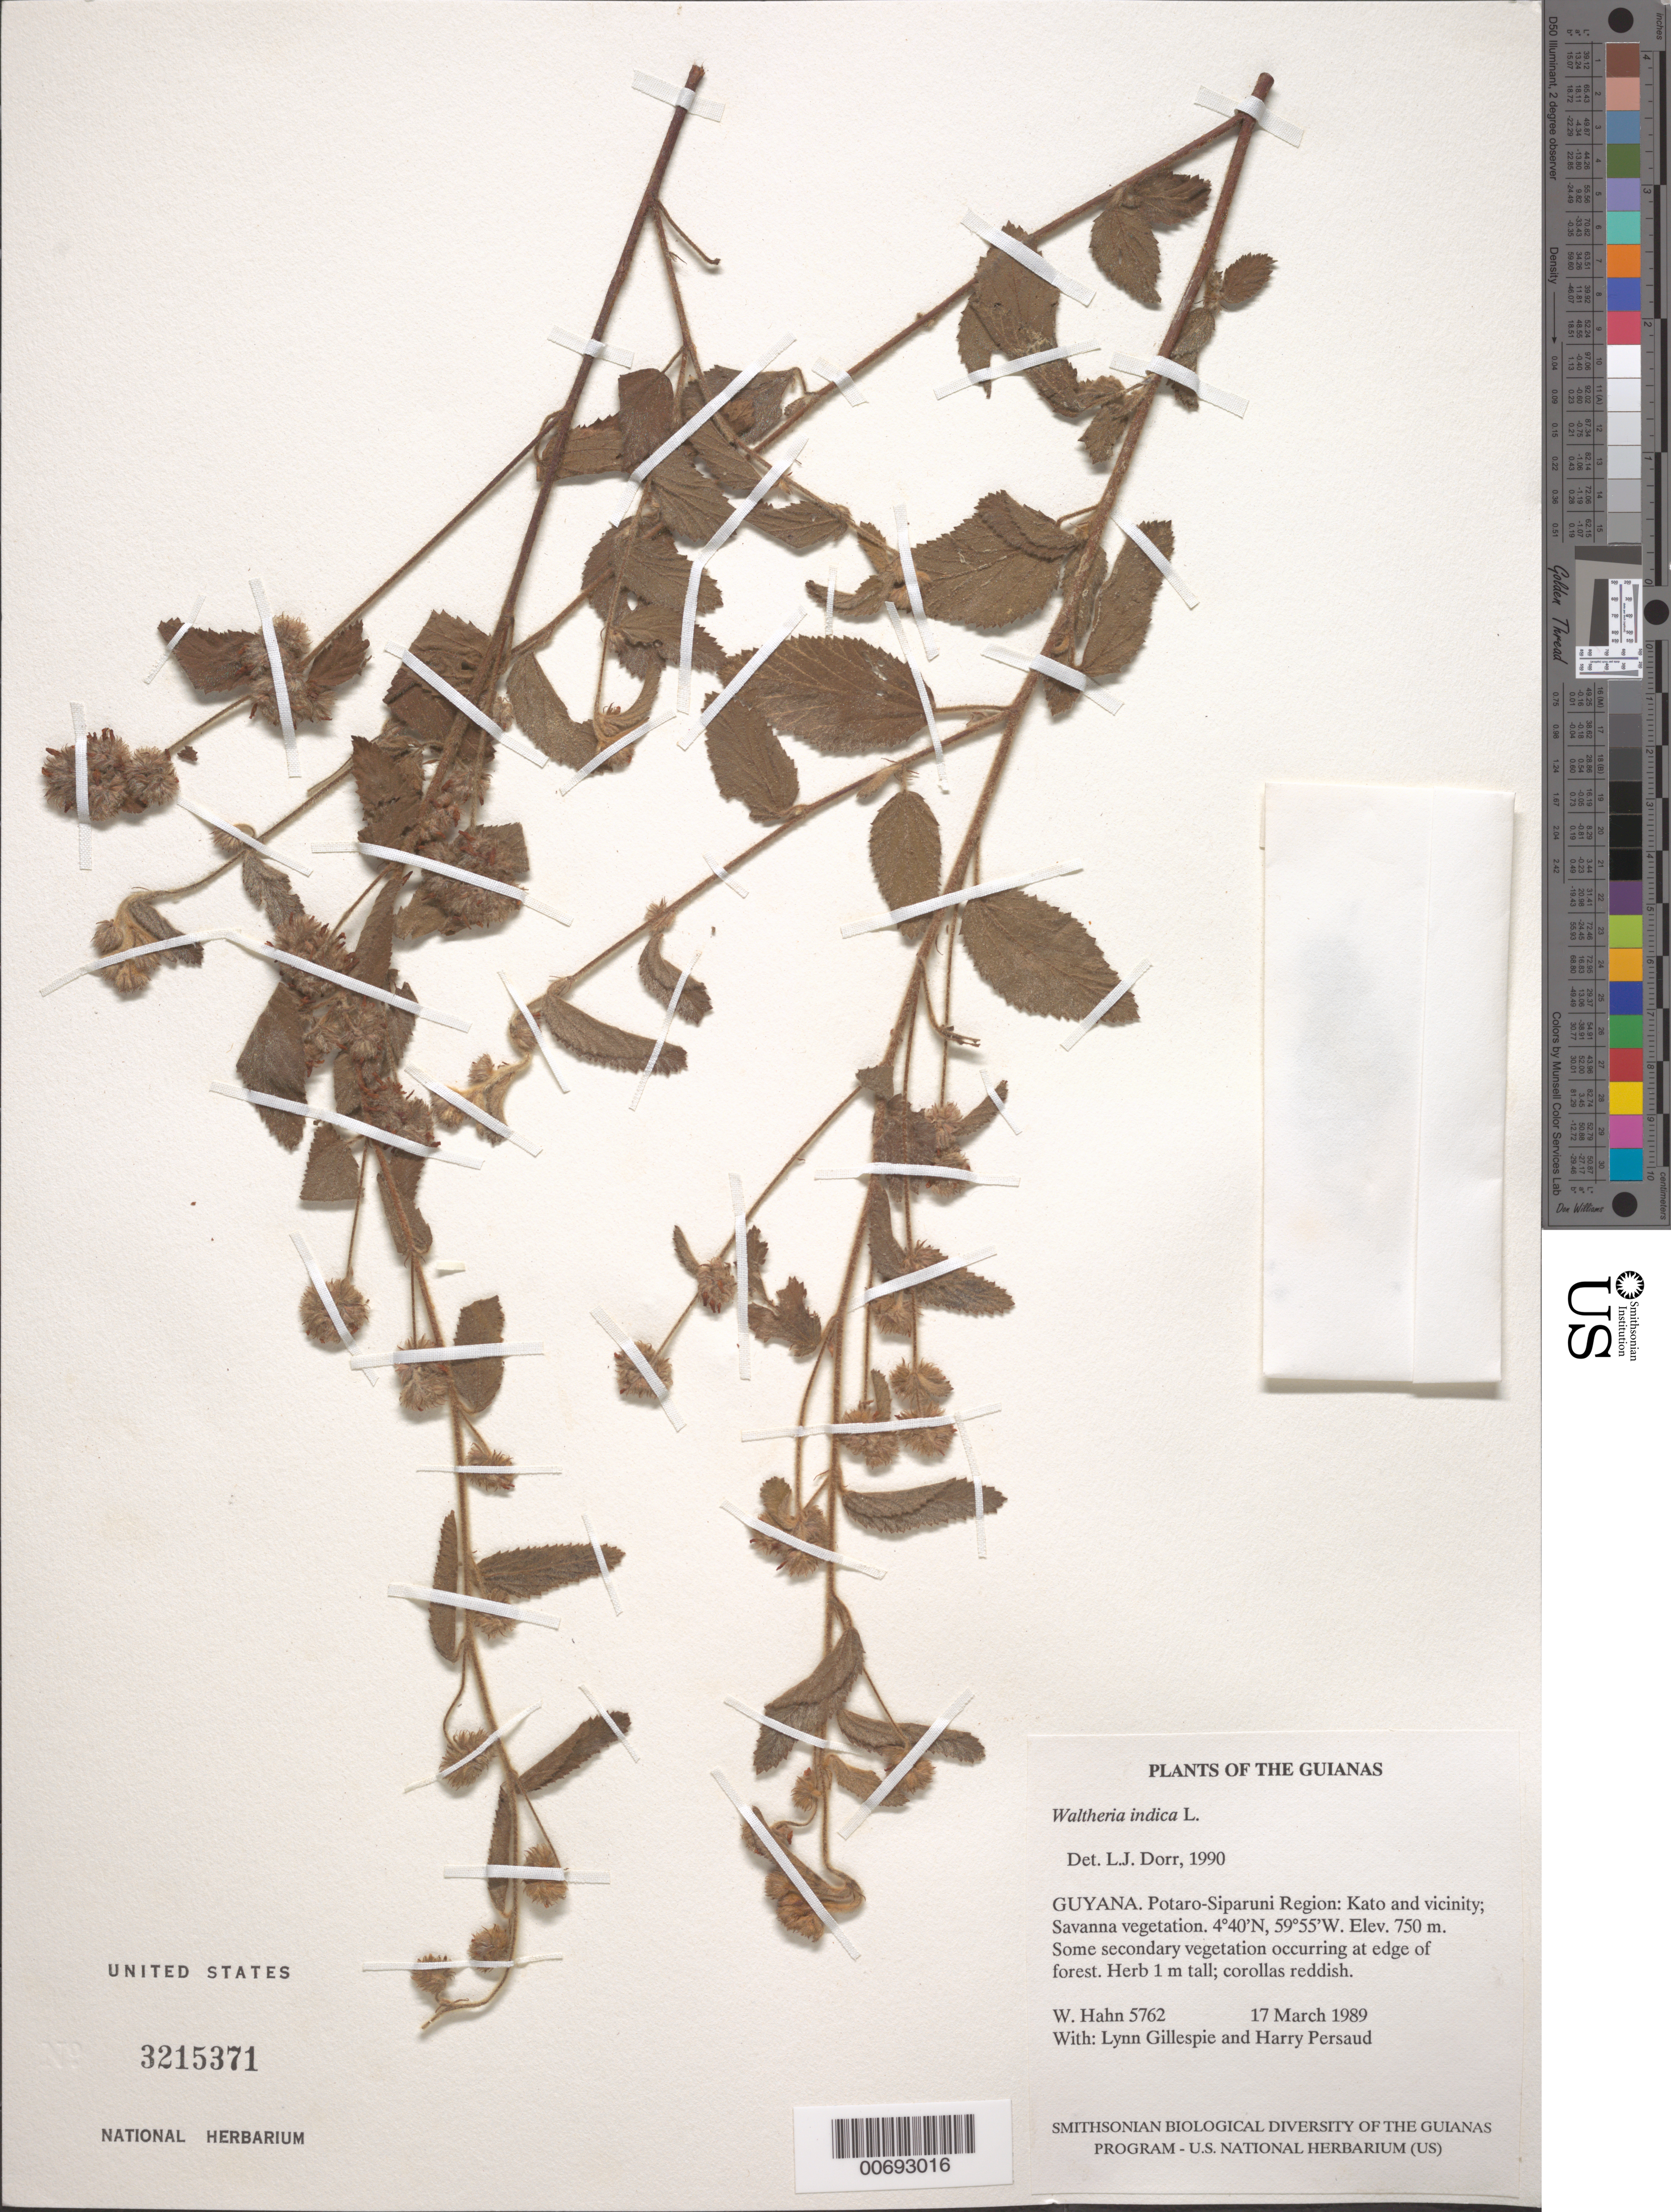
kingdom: Plantae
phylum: Tracheophyta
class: Magnoliopsida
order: Malvales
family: Malvaceae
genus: Waltheria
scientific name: Waltheria indica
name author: L.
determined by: Dorr, L. J., (BOT), Smithsonian Institution - National Museum of Natural History (UNITED STATES)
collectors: W. Hahn, L. J. Gillespie & H. Persaud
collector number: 5762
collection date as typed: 17 March 1989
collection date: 1989-03-17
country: Guyana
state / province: Potaro-Siparuni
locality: Kato and vicinity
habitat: Savanna vegetation. Some secondary vegetation occurring at edge of forest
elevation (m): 750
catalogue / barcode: US 3215371